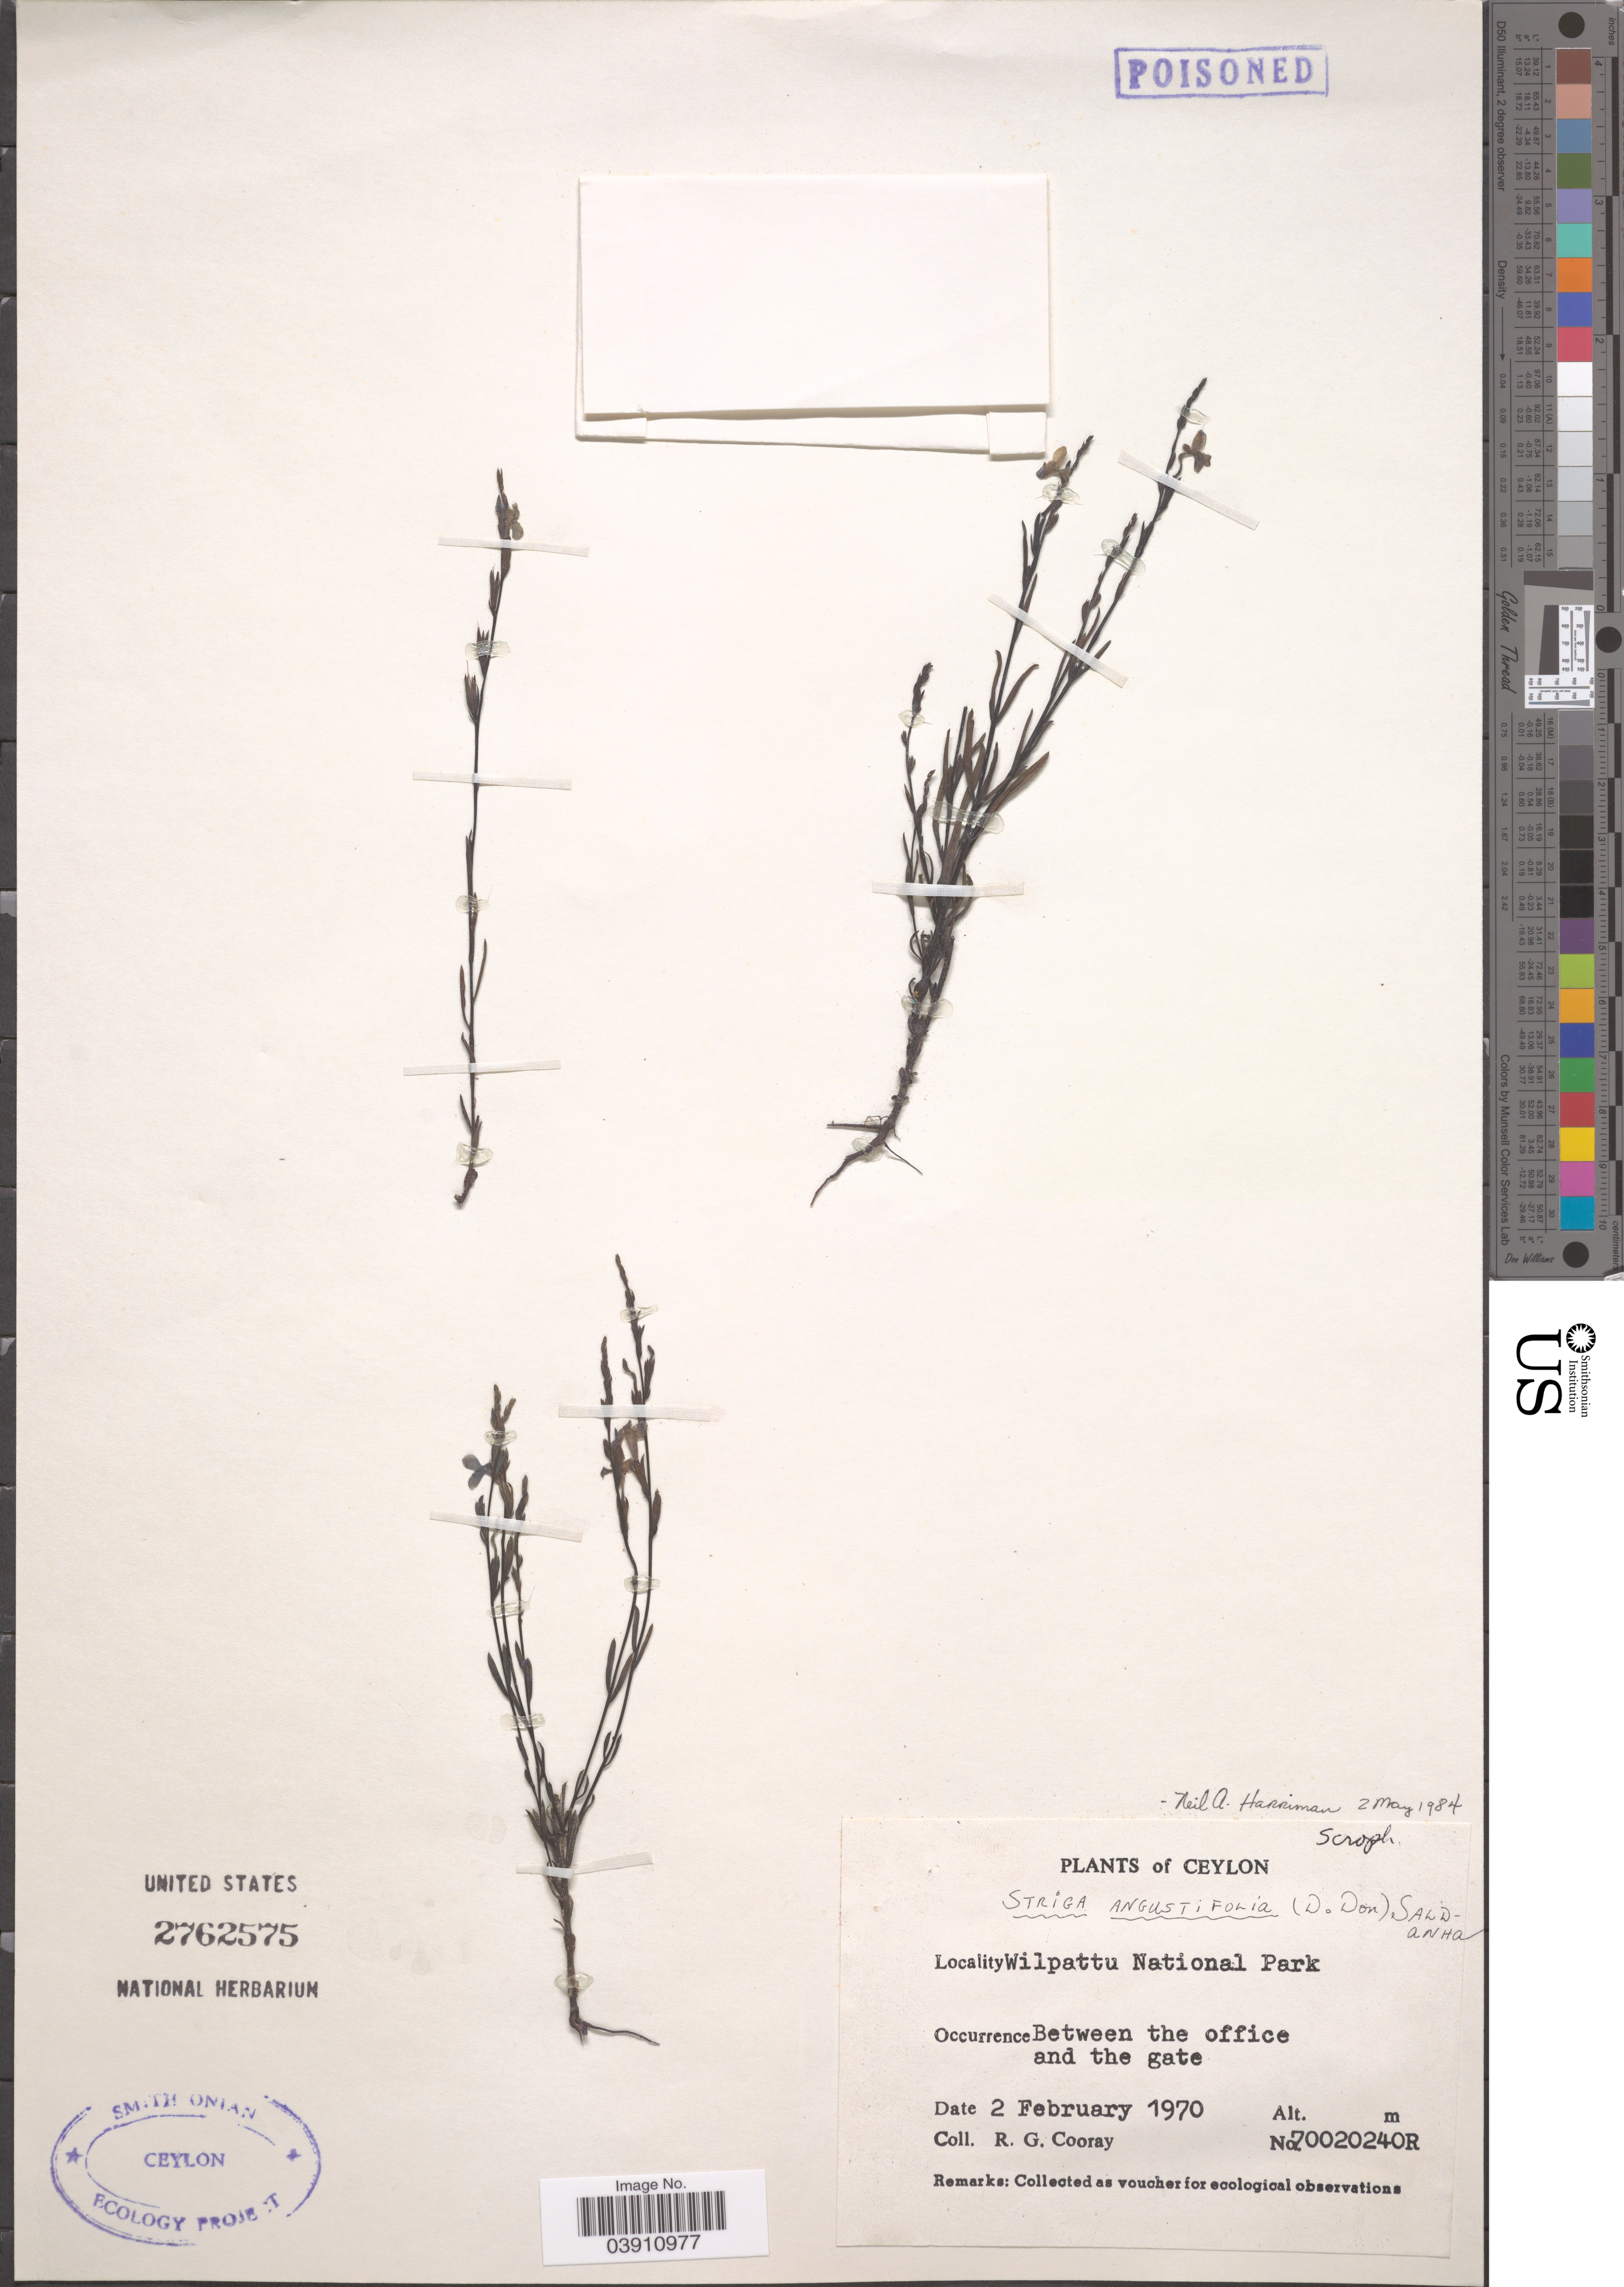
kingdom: Plantae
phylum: Tracheophyta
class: Magnoliopsida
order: Lamiales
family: Orobanchaceae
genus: Striga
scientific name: Striga angustifolia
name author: (D. Don) C.J. Saldanha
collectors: R. Cooray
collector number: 70020240R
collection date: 1970-02-02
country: Sri Lanka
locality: Ceylon. Wilpattu National Park. Between the office and the gate.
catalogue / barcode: US 2762575